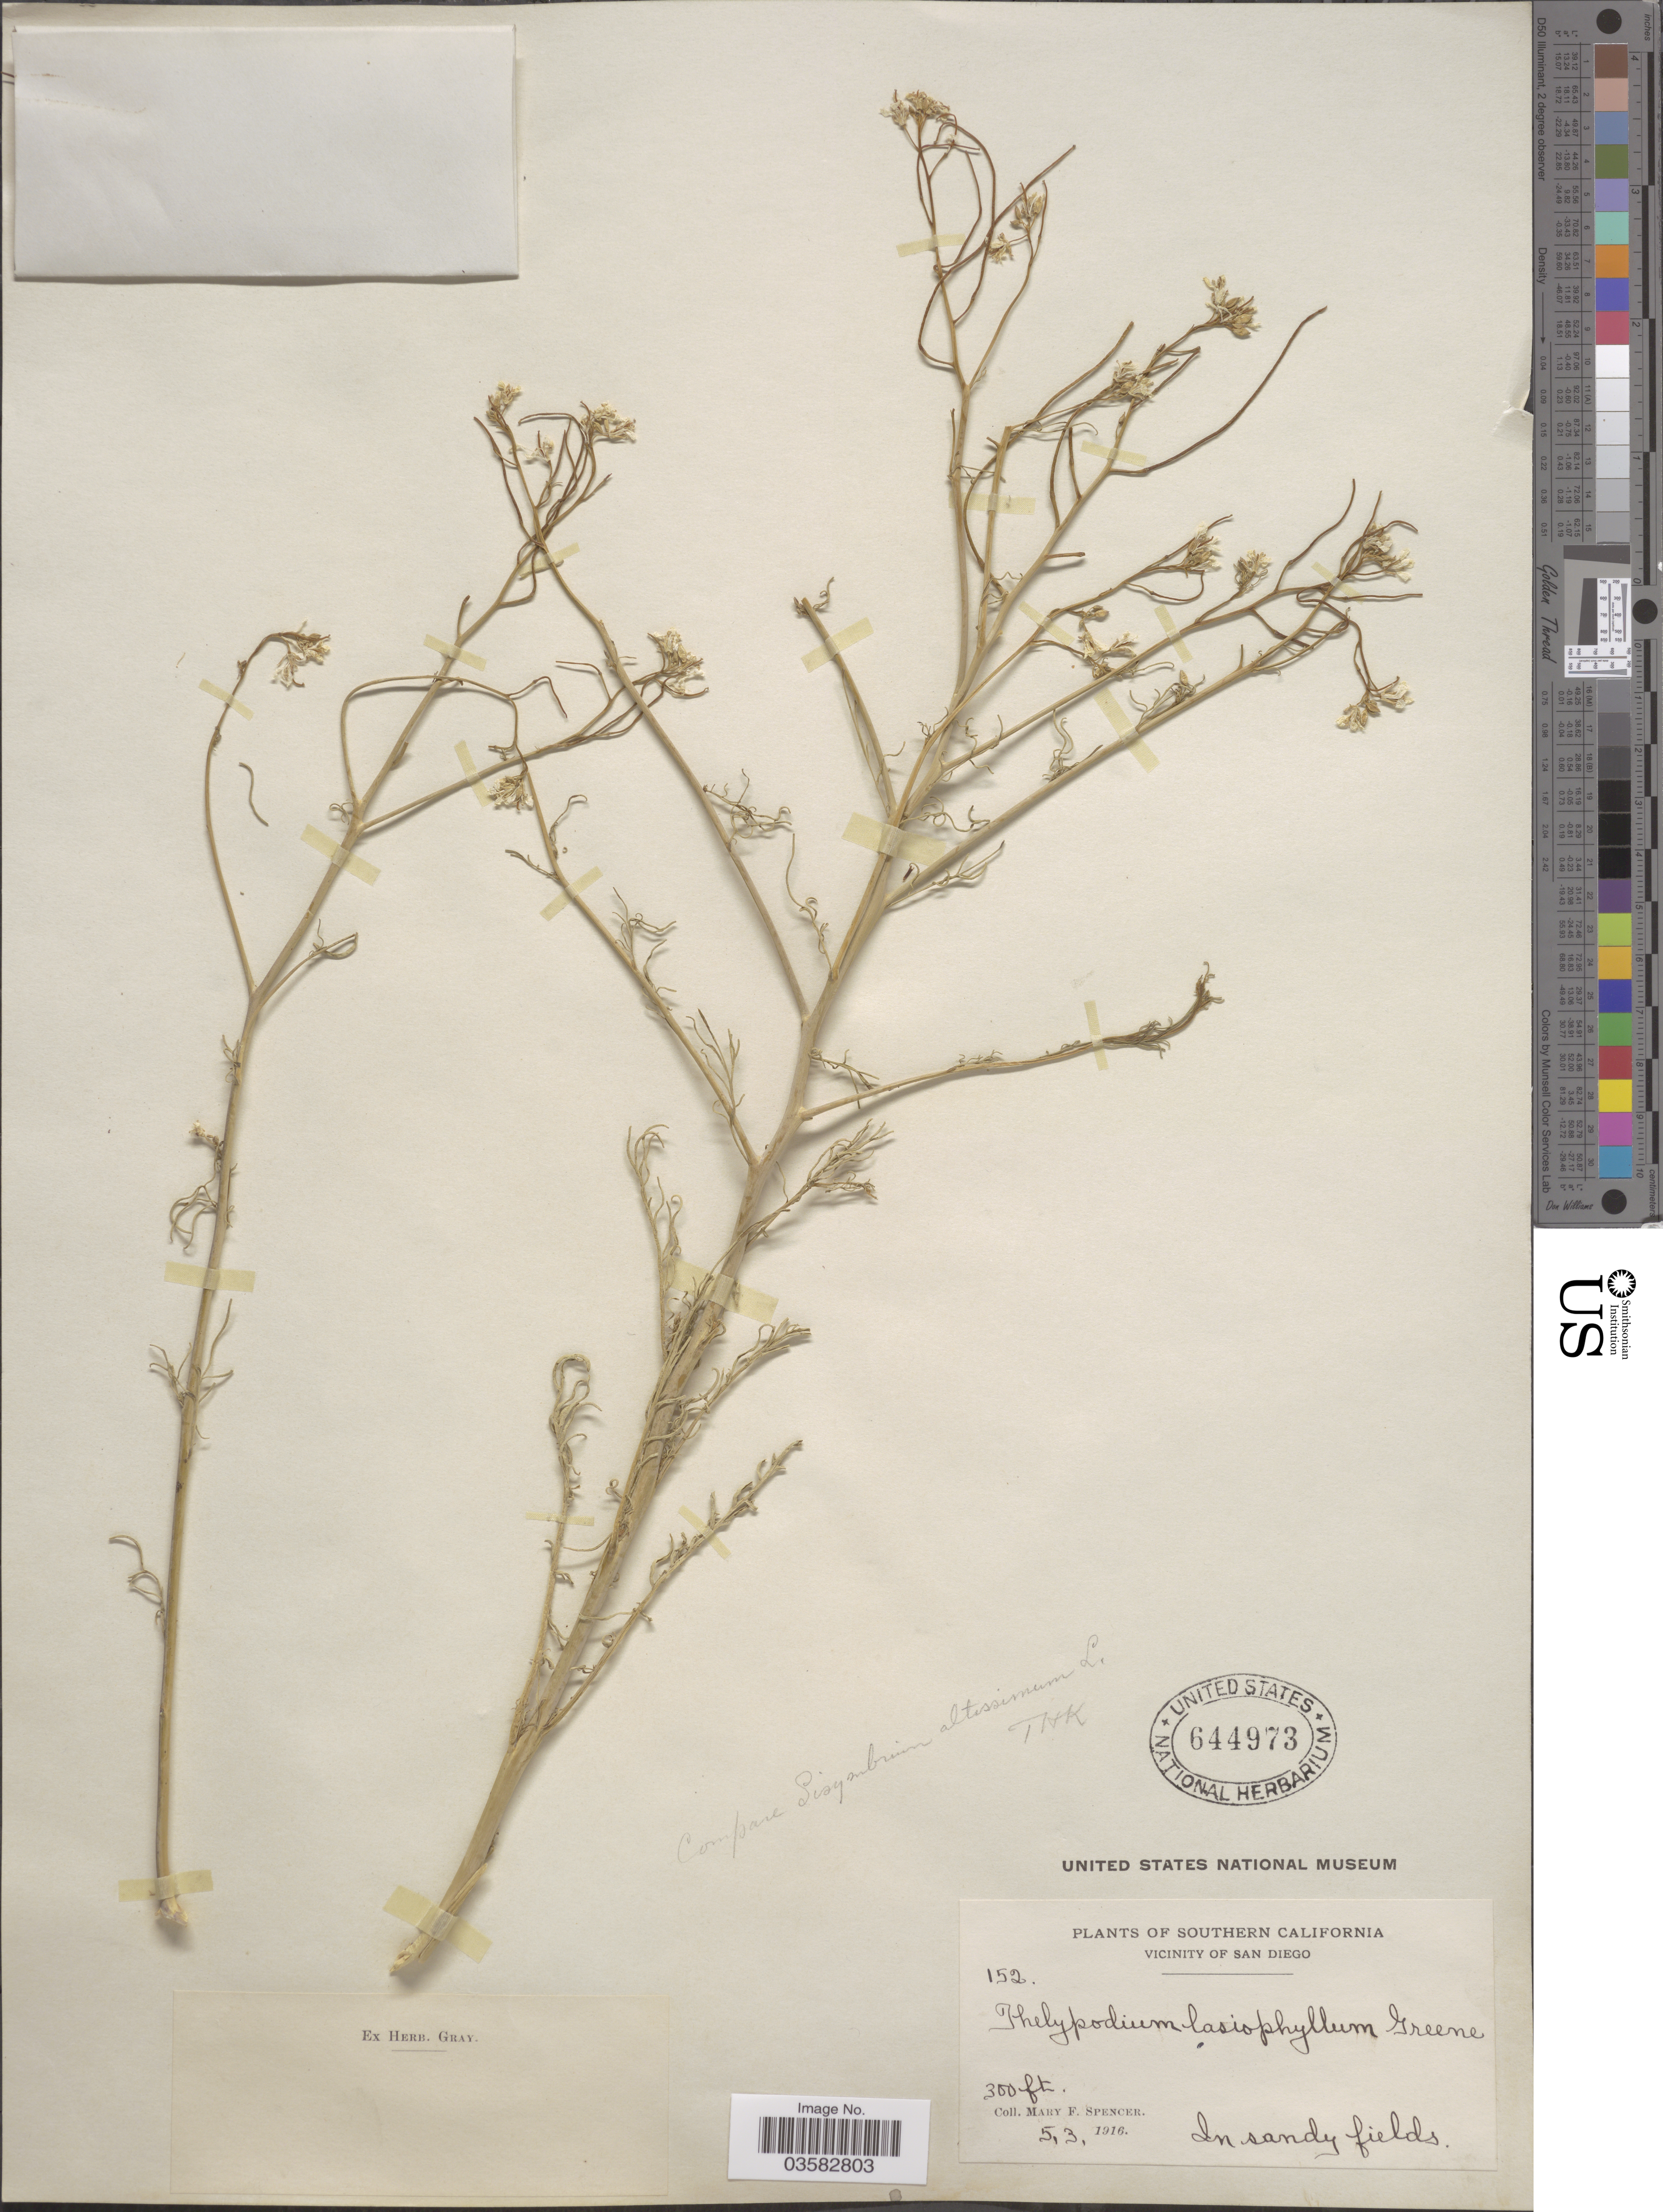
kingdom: Plantae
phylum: Tracheophyta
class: Magnoliopsida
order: Brassicales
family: Brassicaceae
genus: Sisymbrium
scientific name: Sisymbrium altissimum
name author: L.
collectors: M. Spencer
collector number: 152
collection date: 1916-05-03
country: United States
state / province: California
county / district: San Diego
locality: Southern California. Vicinity of San Diego.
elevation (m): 91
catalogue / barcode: US 644973